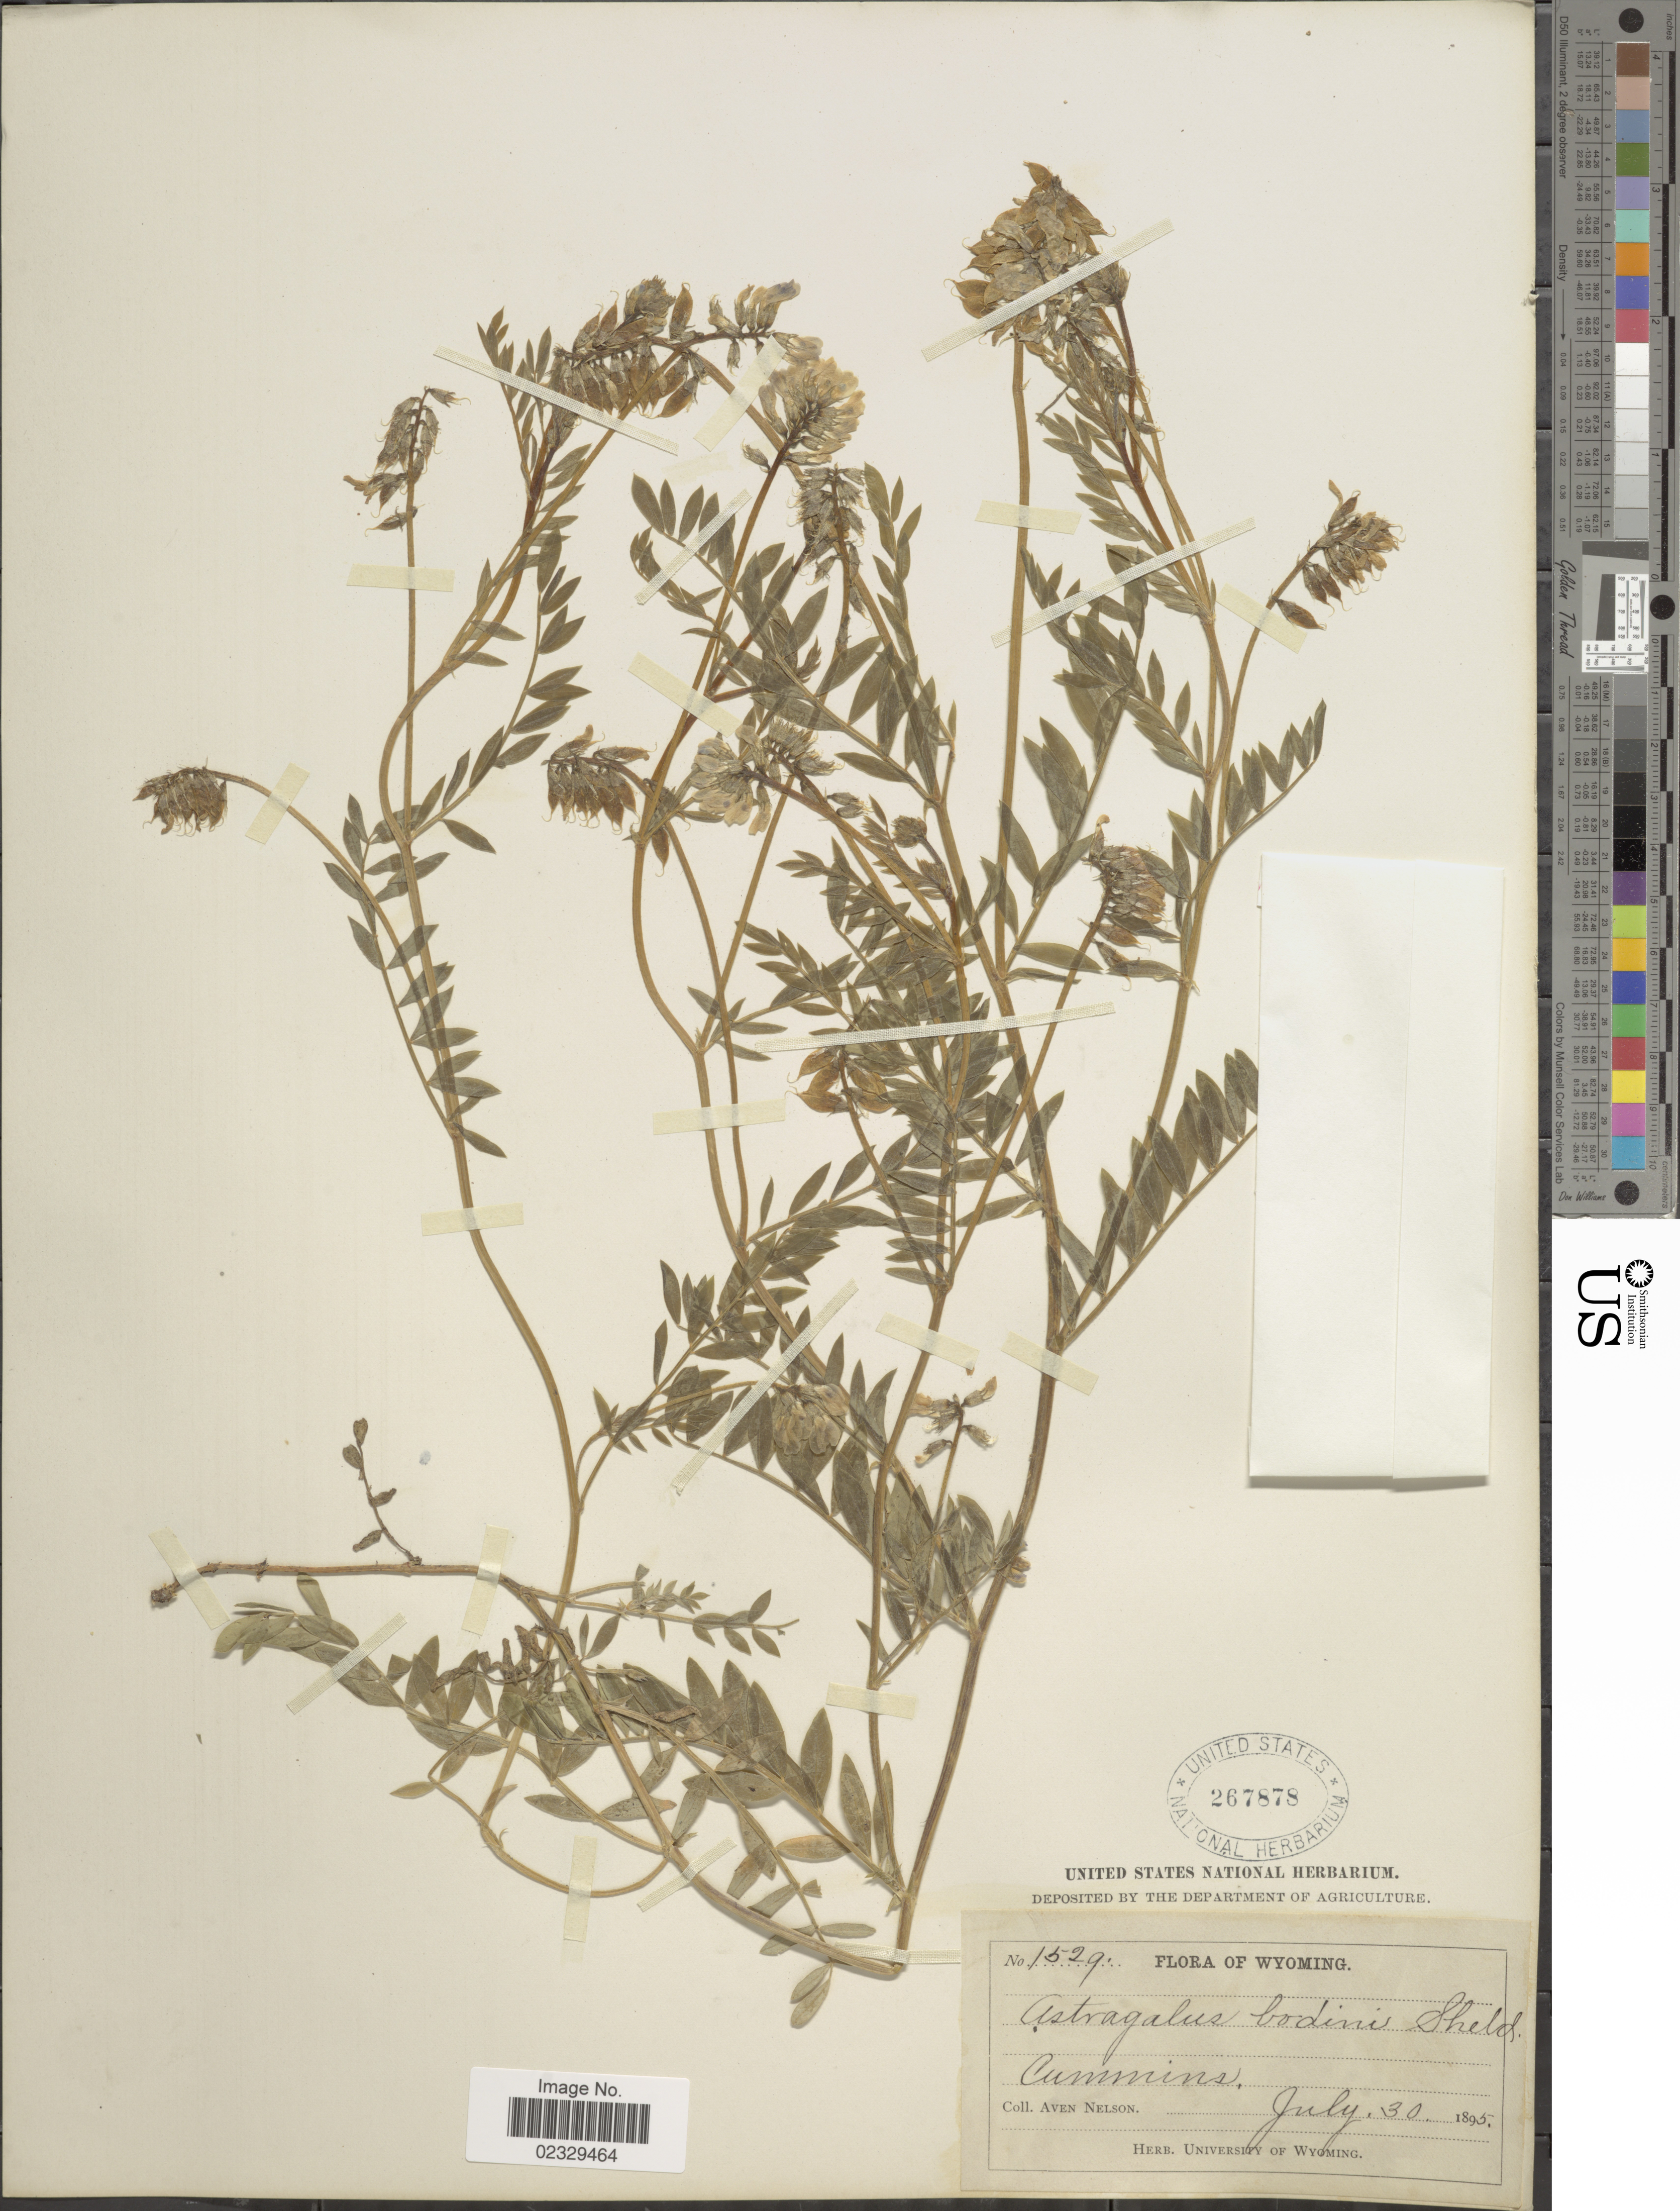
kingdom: Plantae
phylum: Tracheophyta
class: Magnoliopsida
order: Fabales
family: Fabaceae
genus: Astragalus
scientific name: Astragalus bodinii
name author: E. Sheld.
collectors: A. Nelson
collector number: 1529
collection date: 1895-07-30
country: United States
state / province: Wyoming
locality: Cummins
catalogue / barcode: US 267878